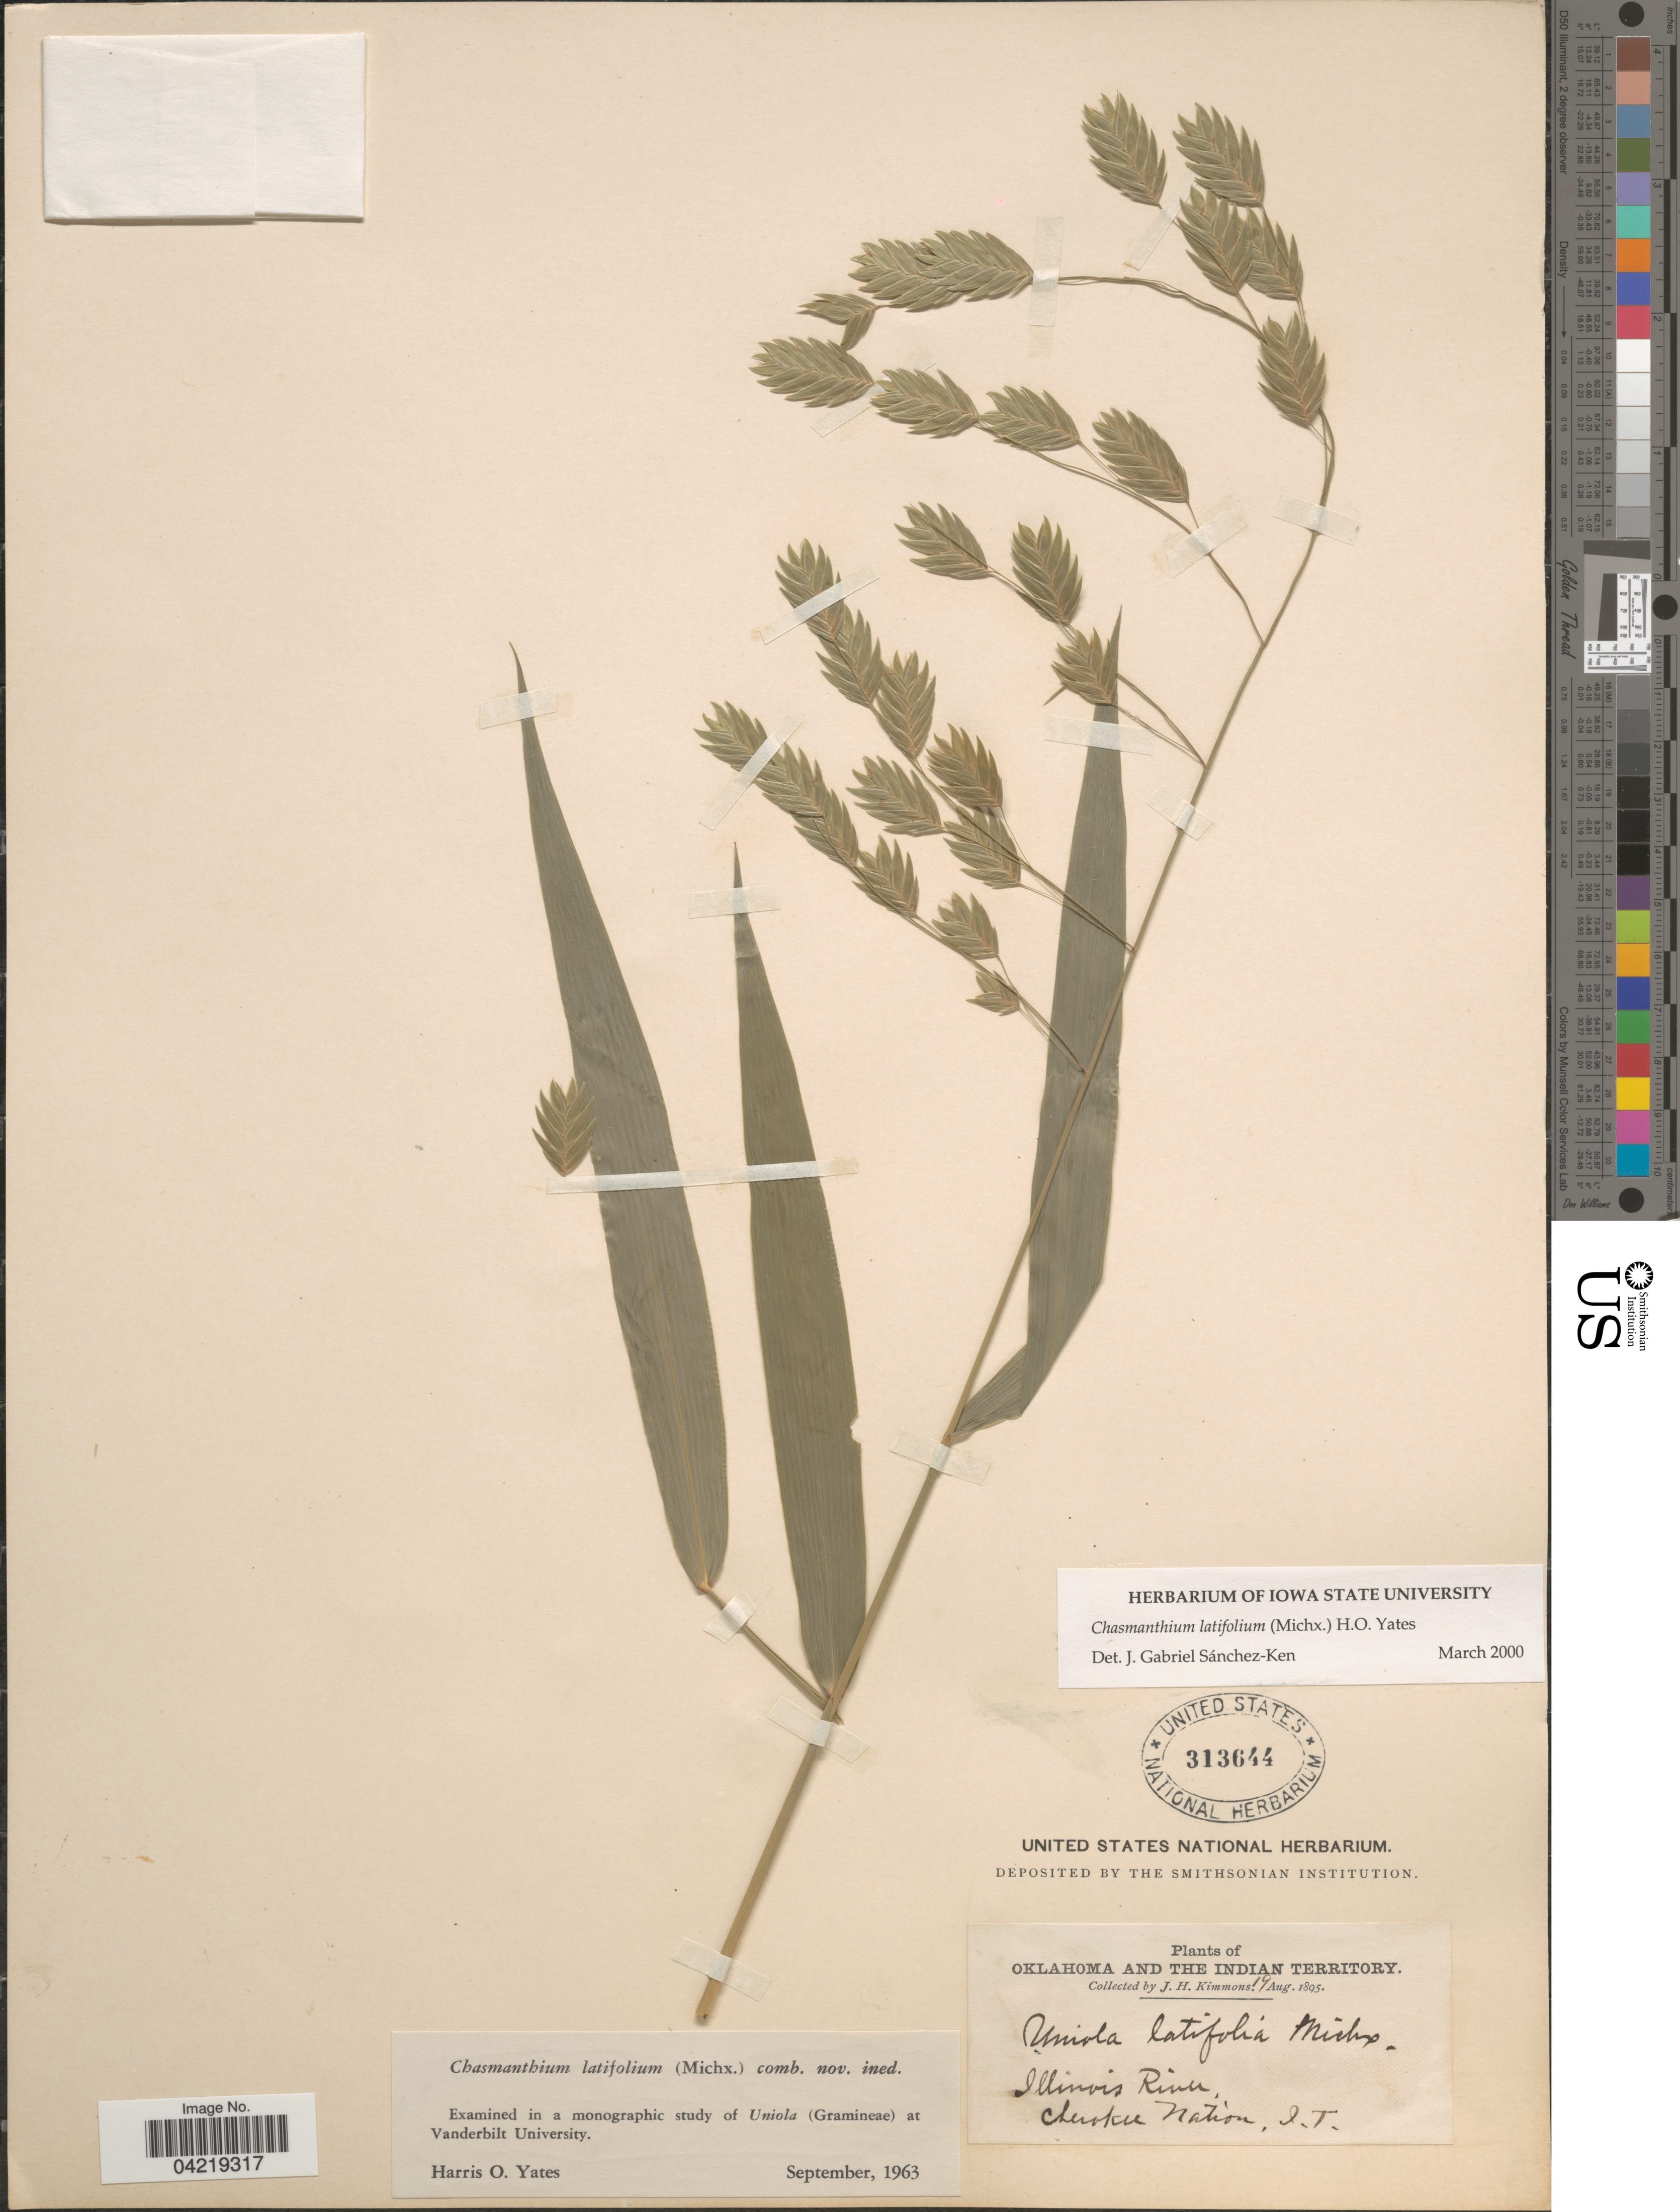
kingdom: Plantae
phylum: Tracheophyta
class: Liliopsida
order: Poales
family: Poaceae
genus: Chasmanthium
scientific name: Chasmanthium latifolium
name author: (Michx.) H.O. Yates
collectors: J. Kimmons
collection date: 1895-08-19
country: United States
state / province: Oklahoma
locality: The Indian Territory. Illinois River, Cherokee Nation, I.T.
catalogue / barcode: US 313644